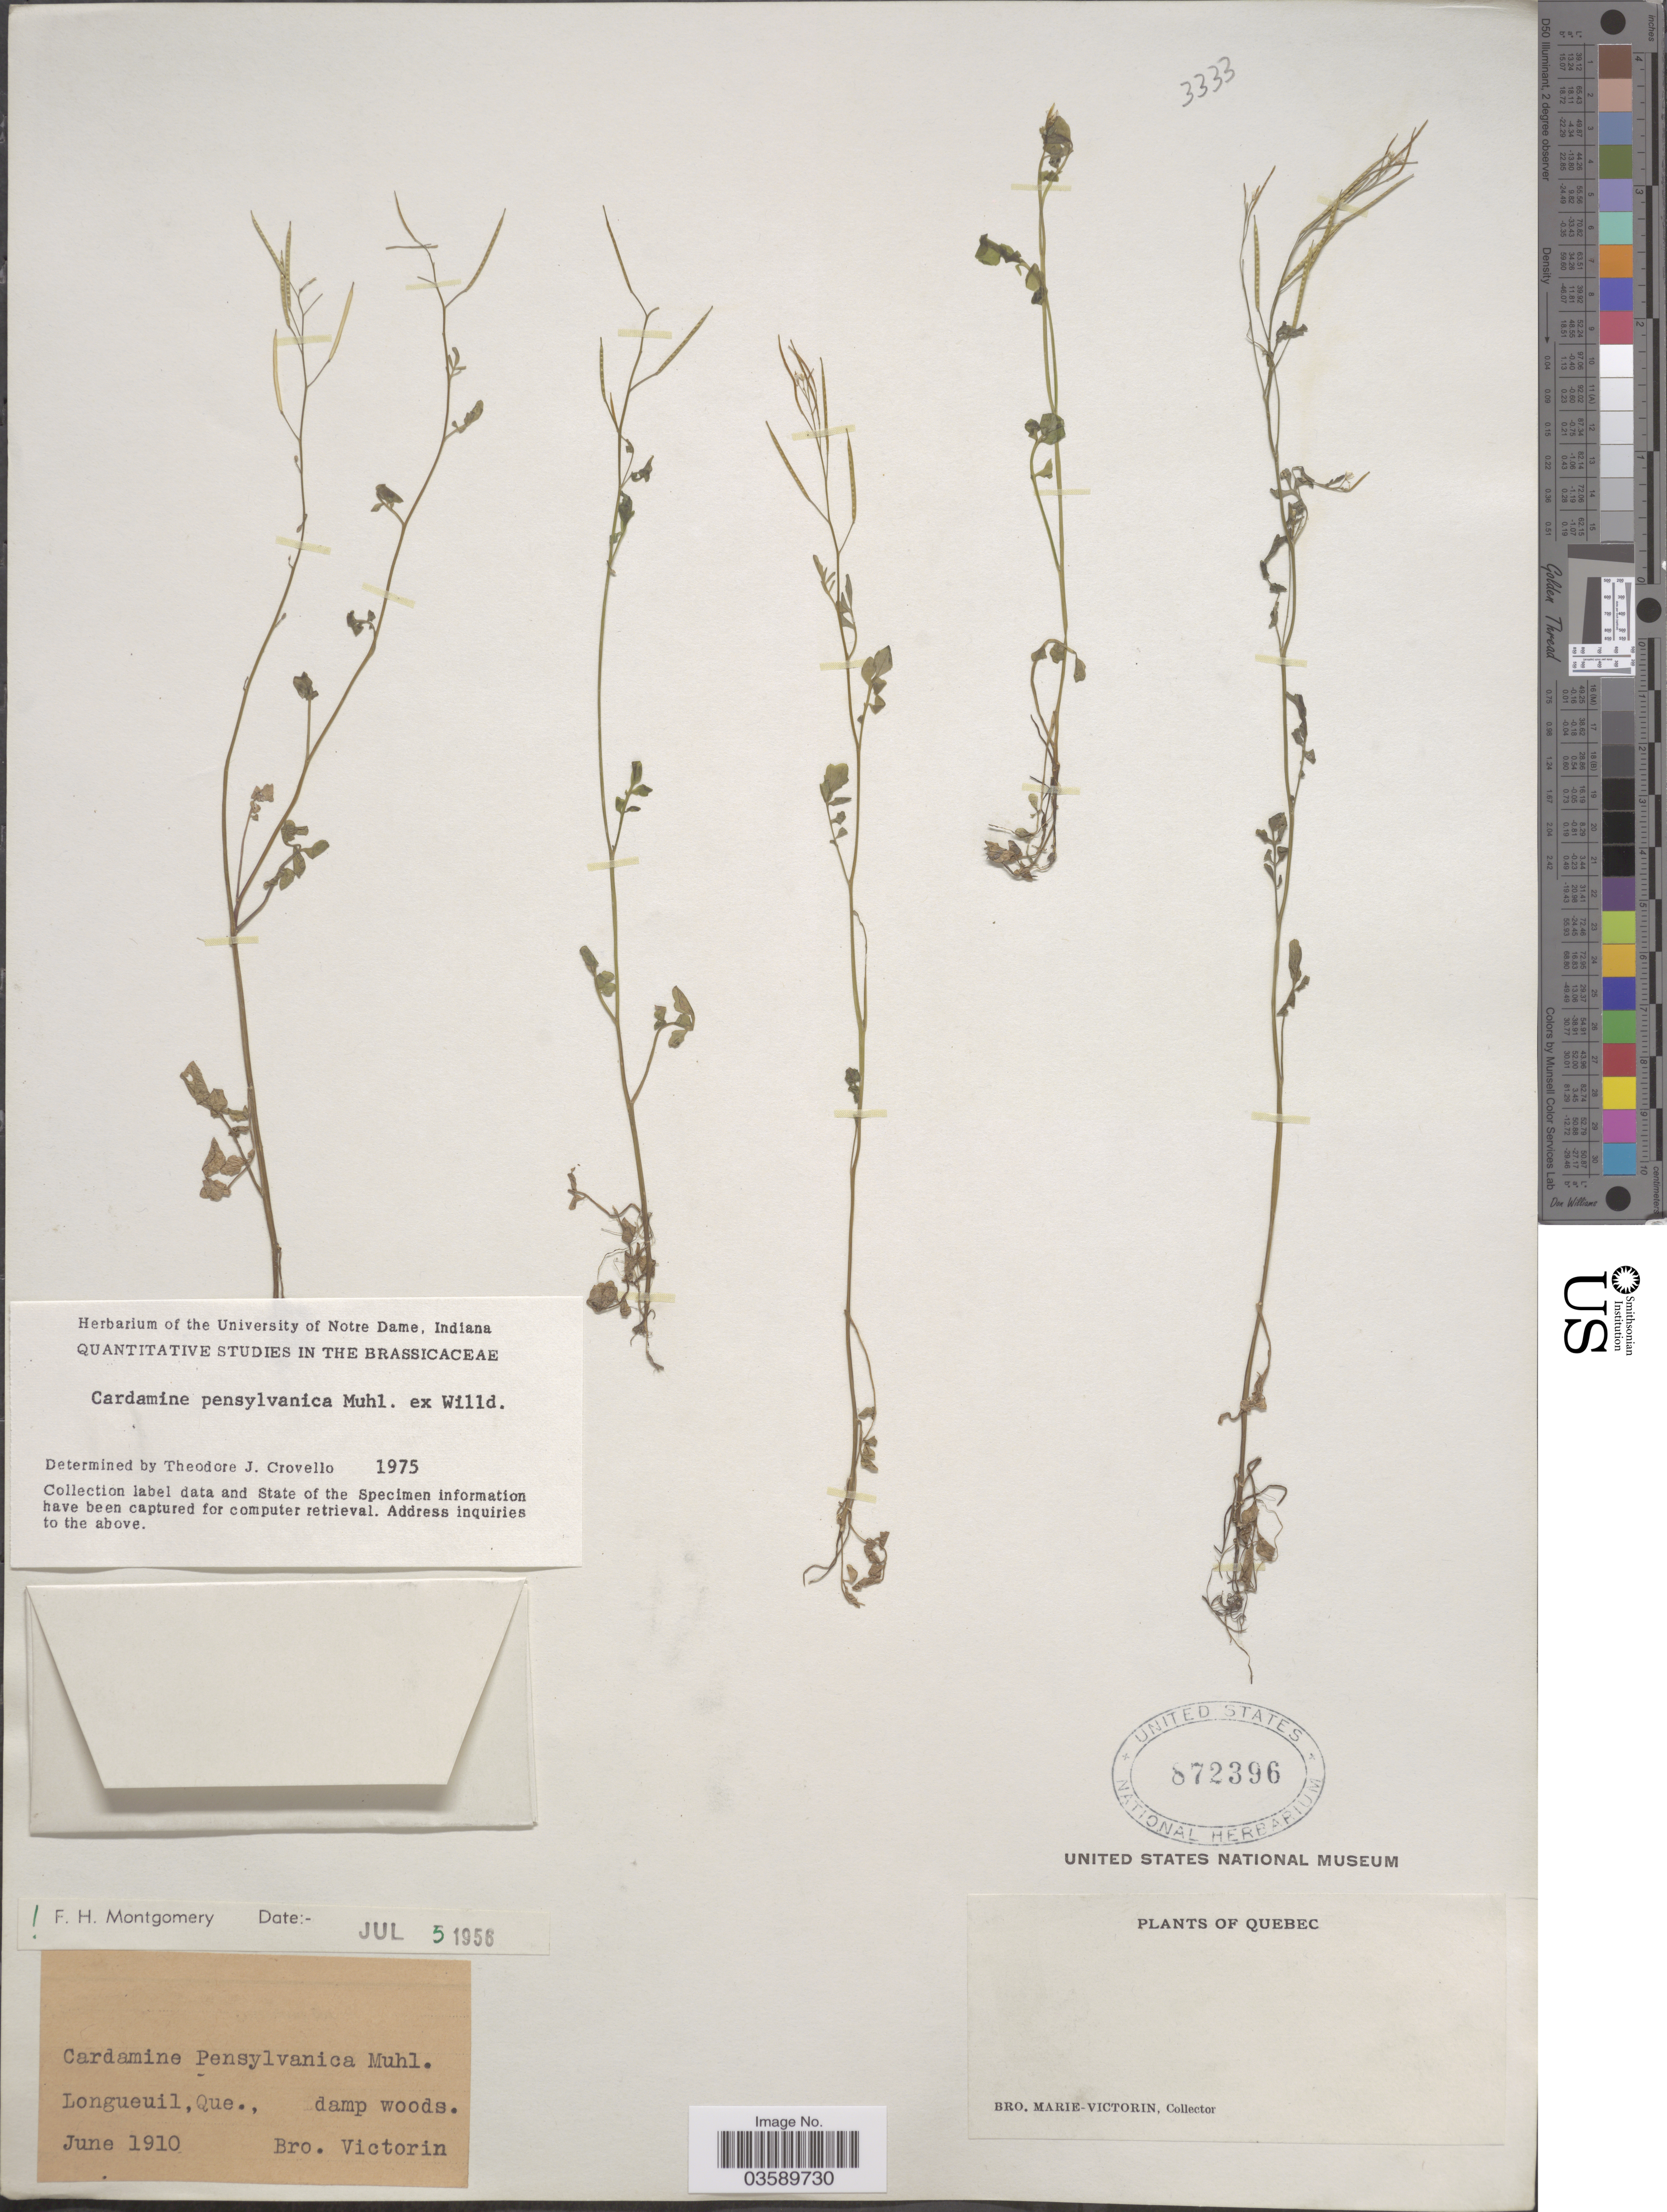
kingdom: Plantae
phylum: Tracheophyta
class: Magnoliopsida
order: Brassicales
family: Brassicaceae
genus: Cardamine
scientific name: Cardamine pensylvanica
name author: Muhl. ex Willd.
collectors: Fr. Marie-Victorin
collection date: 1910-06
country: Canada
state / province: Quebec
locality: Longueuil.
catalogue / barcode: US 872396